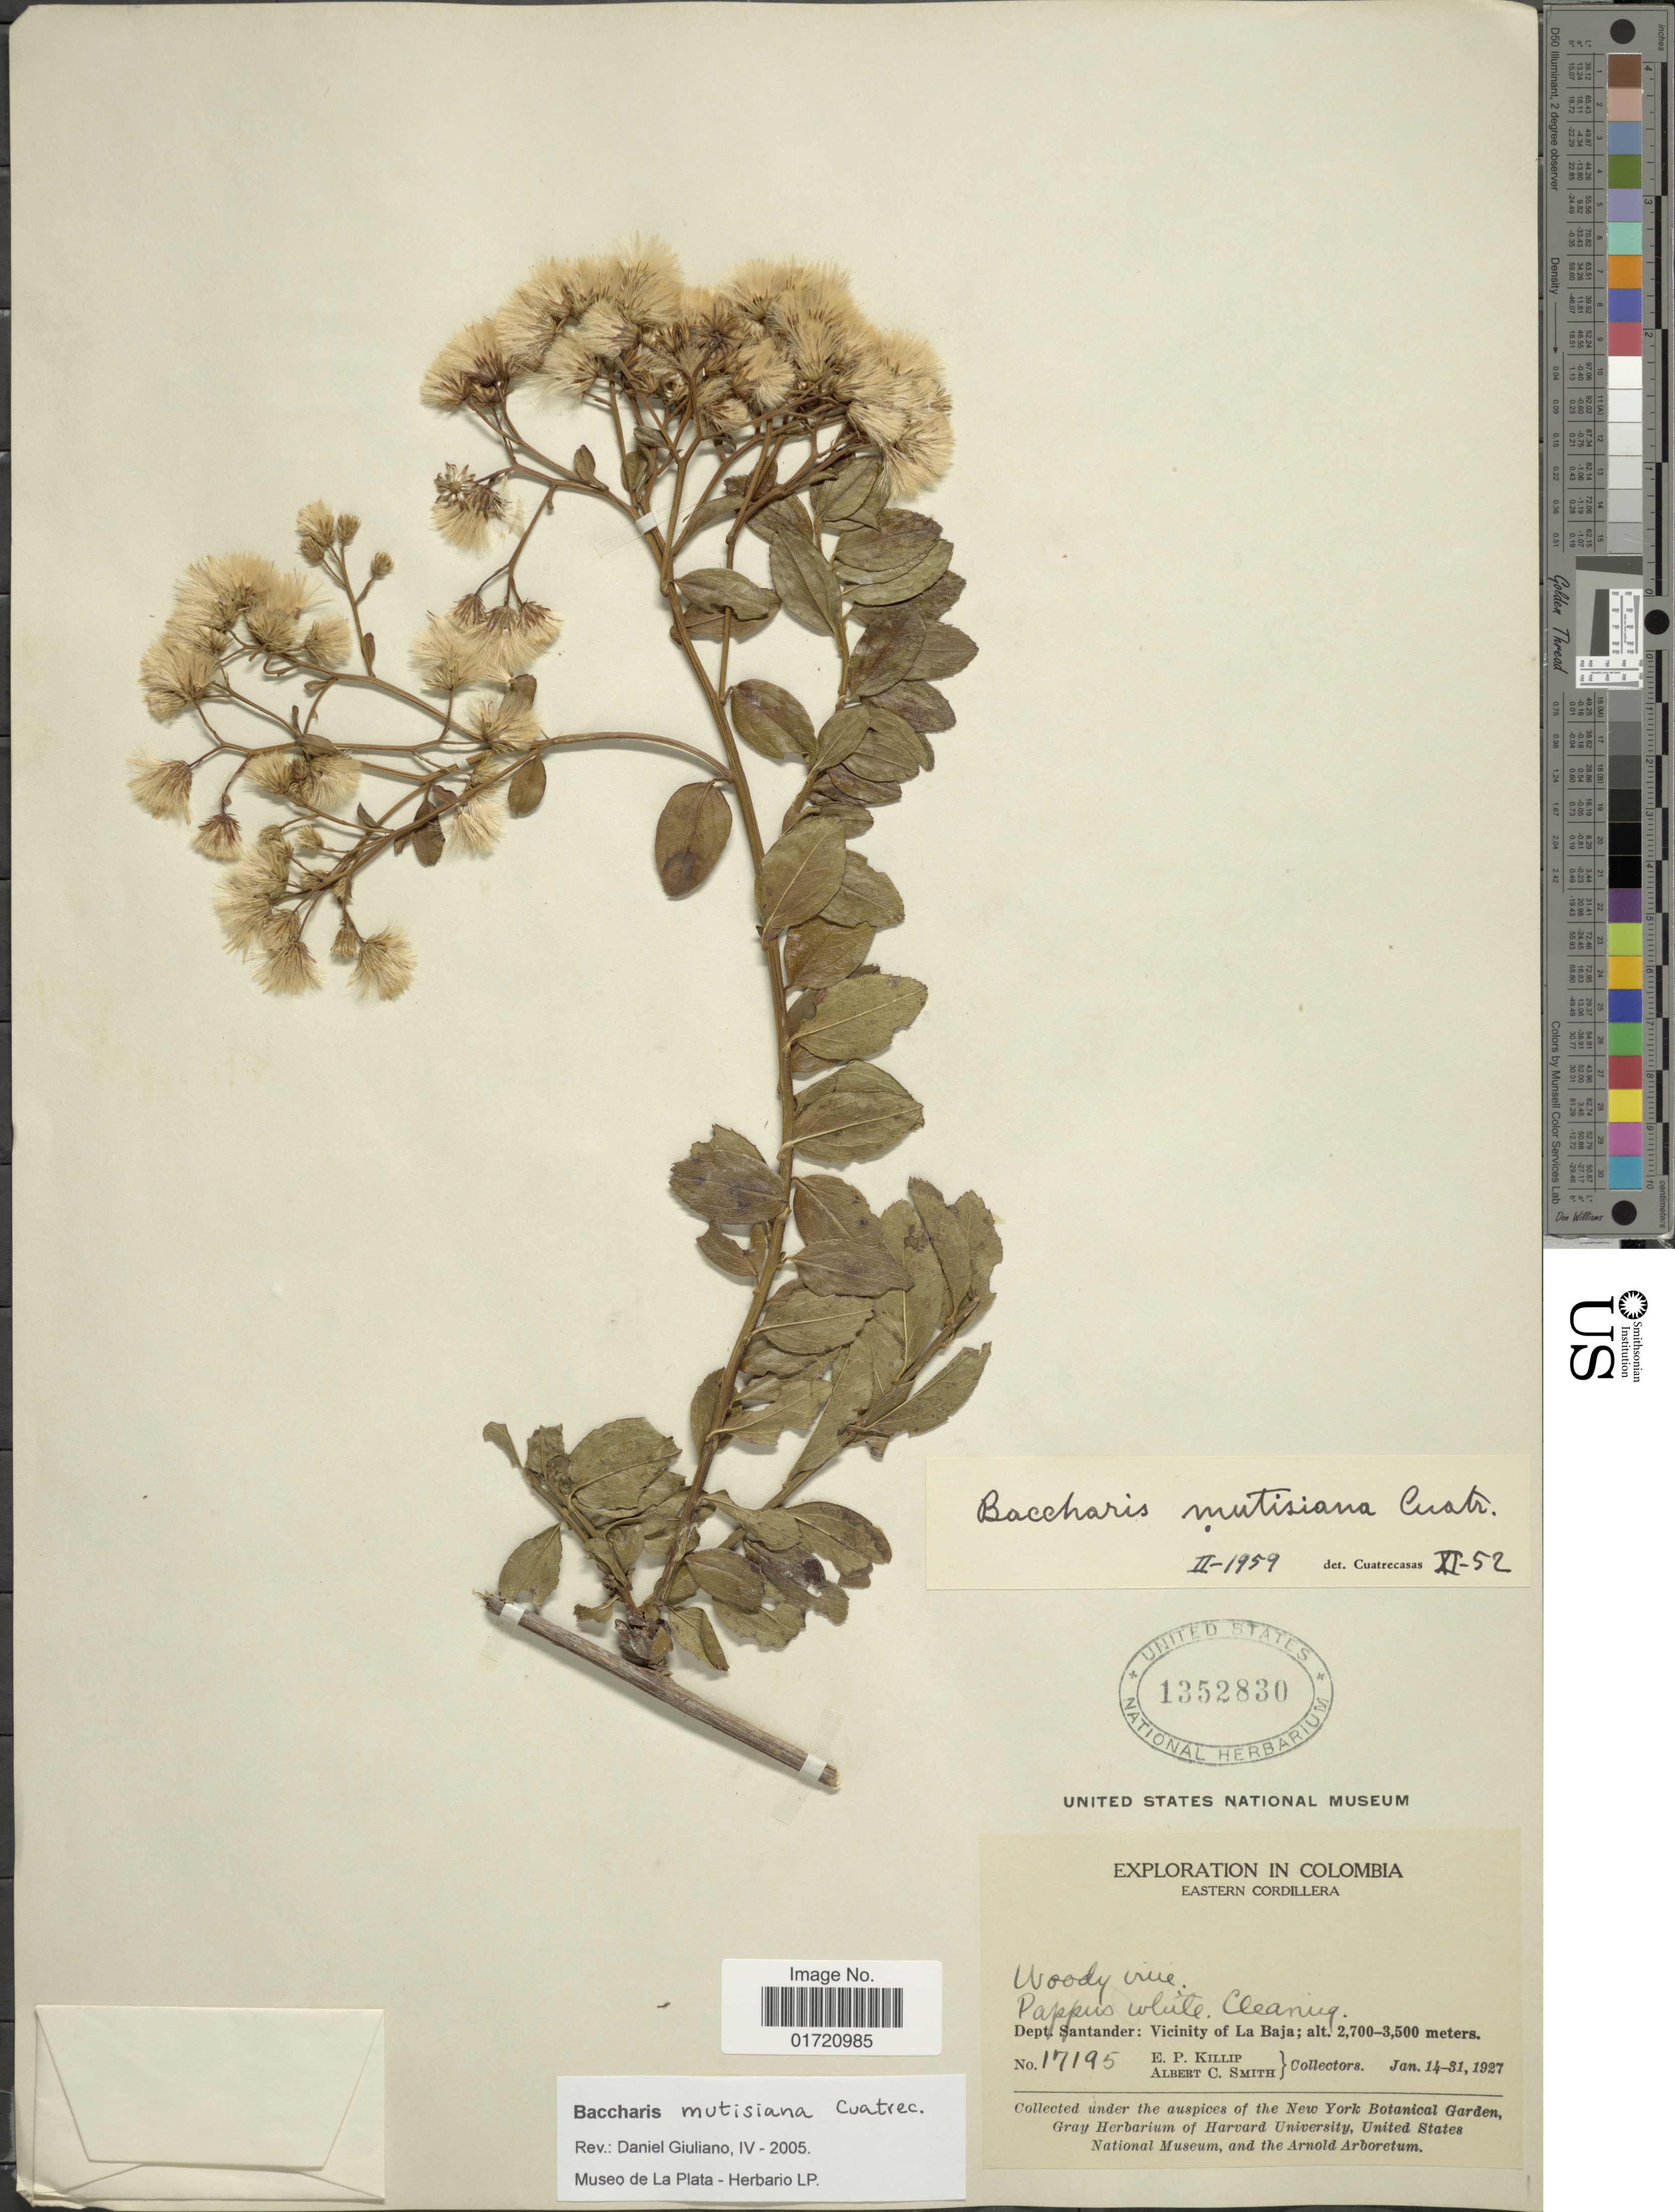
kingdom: Plantae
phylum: Tracheophyta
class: Magnoliopsida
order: Asterales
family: Asteraceae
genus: Baccharis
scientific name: Baccharis mutisiana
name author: Cuatrec.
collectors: E. P. Killip & A. C. Smith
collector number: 17195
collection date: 1927-01-14/1927-01-31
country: Colombia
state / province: Santander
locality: Eastern Cordillera, Vicinity of La Baja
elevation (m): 2700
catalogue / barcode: US 1352830